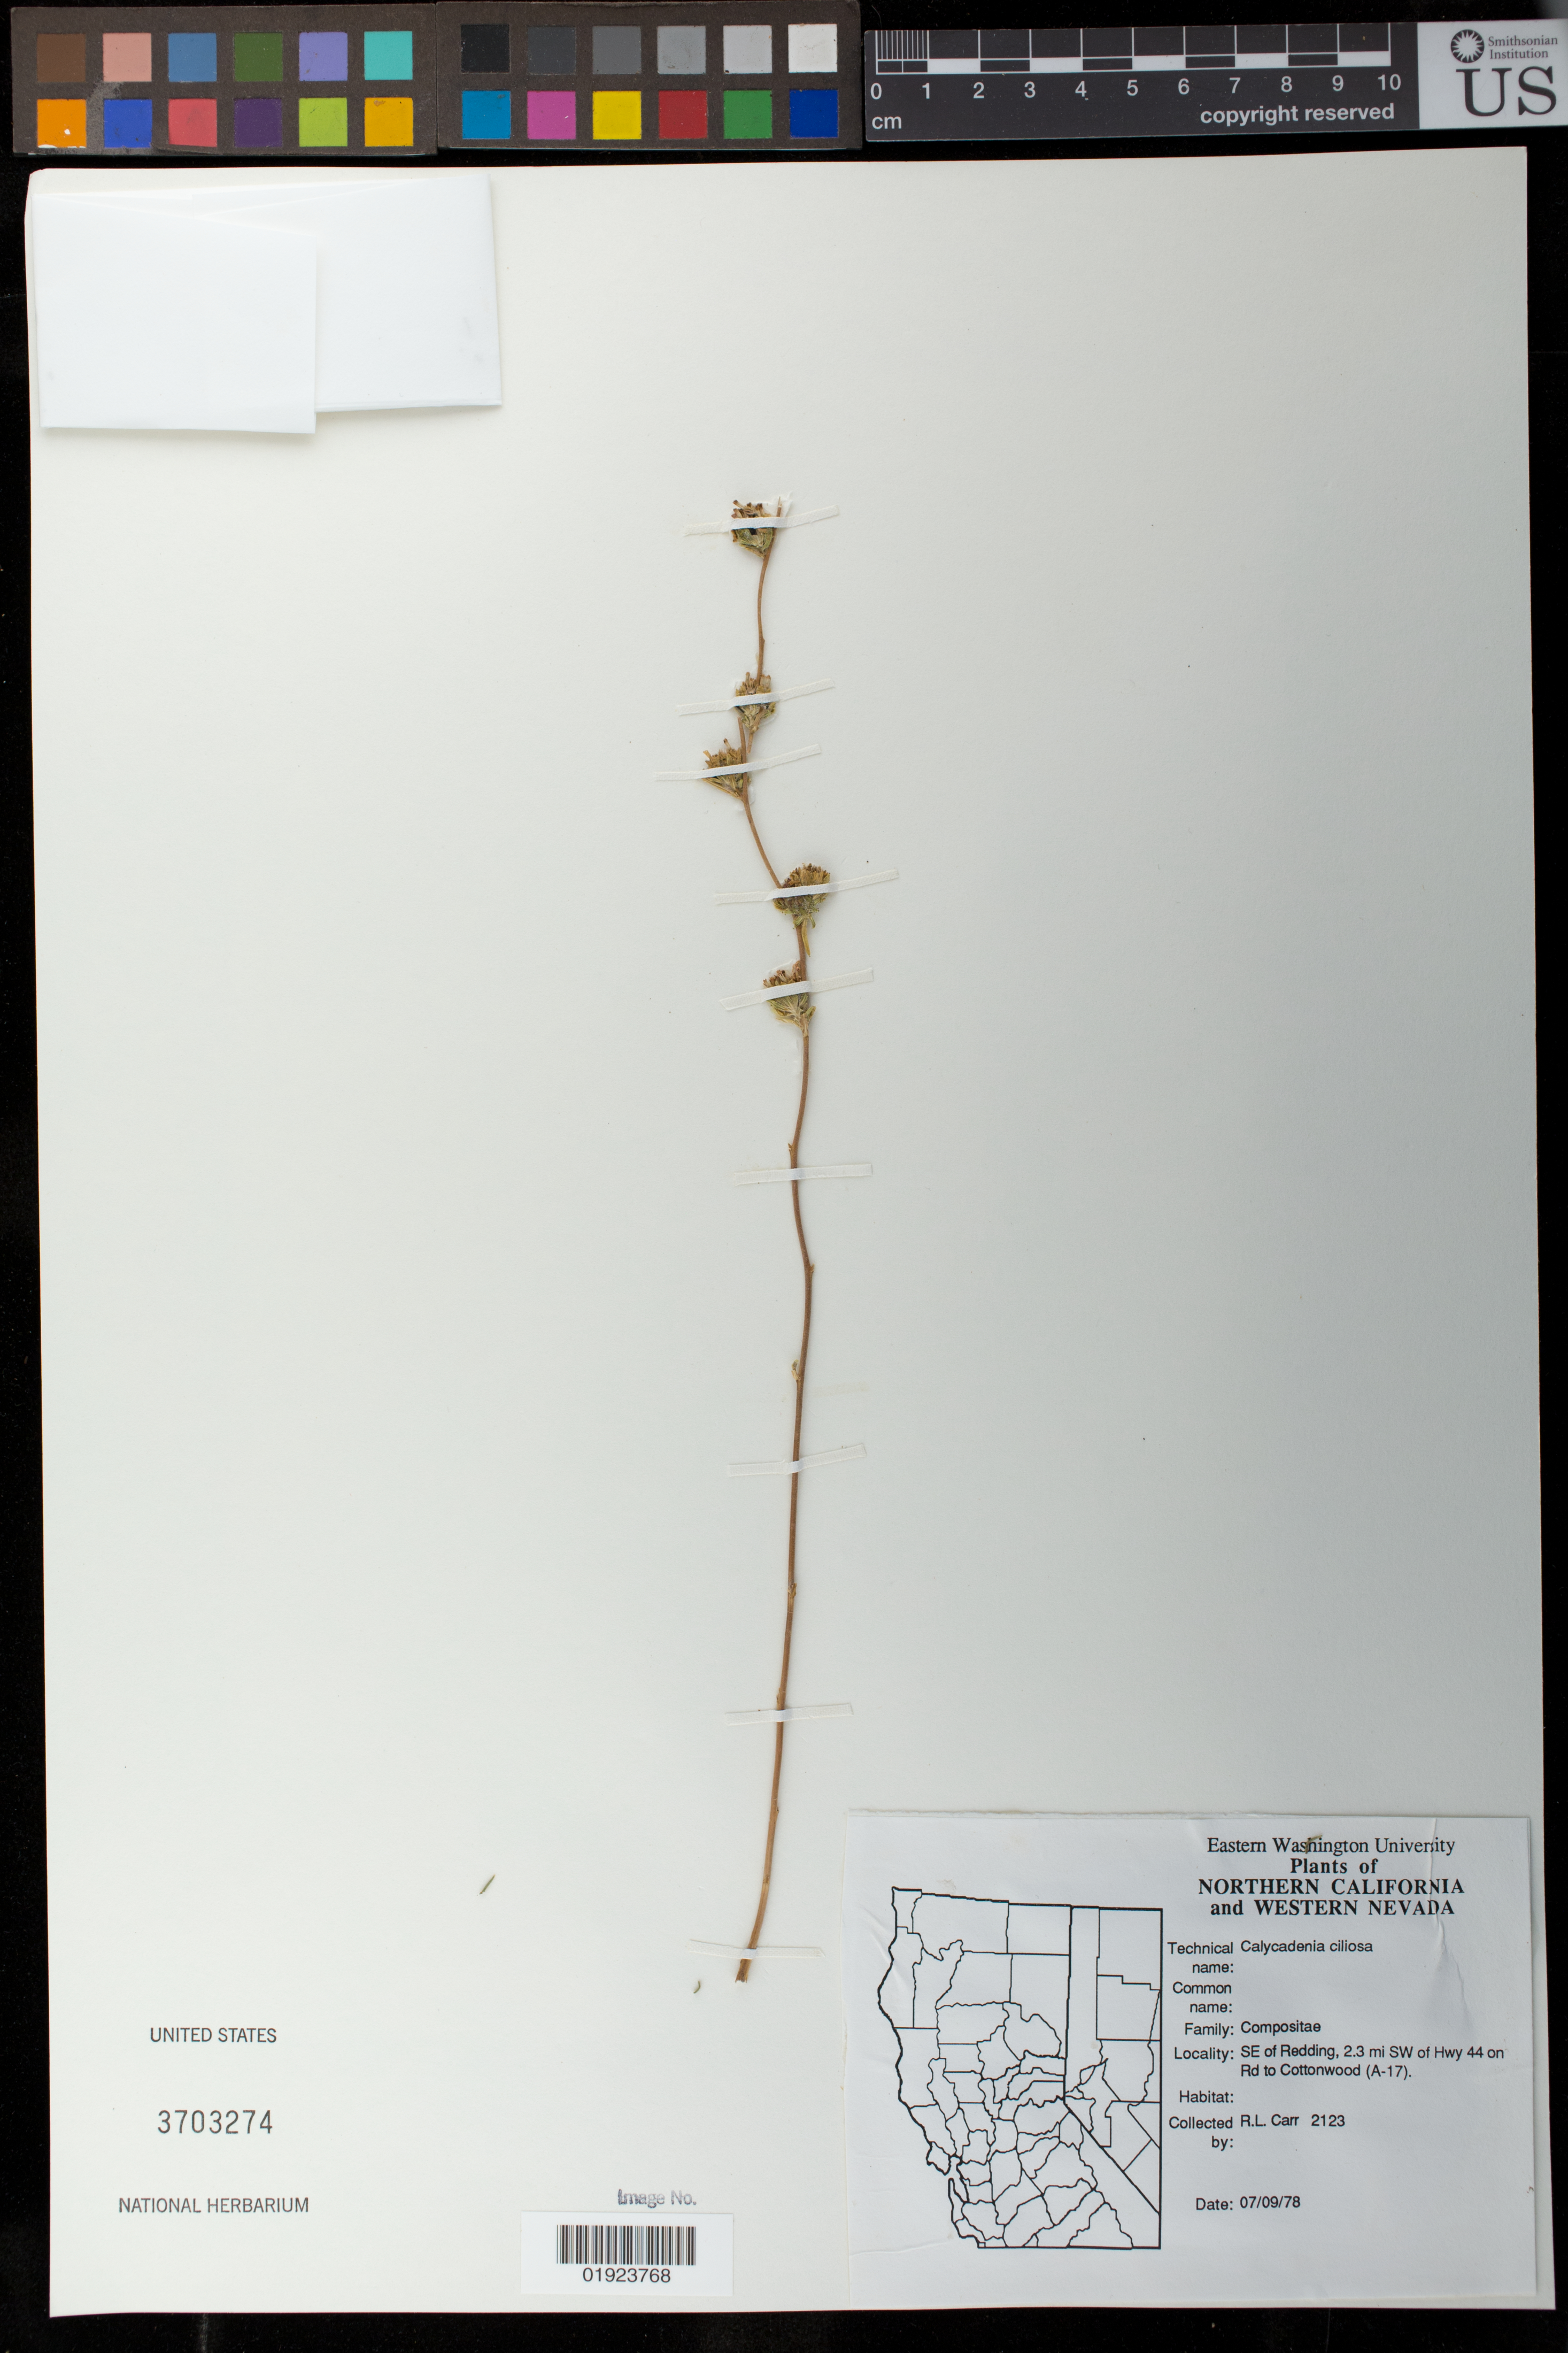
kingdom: Plantae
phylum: Tracheophyta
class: Magnoliopsida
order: Asterales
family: Asteraceae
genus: Calycadenia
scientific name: Calycadenia ciliosa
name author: Greene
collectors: R. Carr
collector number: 2123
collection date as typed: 7/9/78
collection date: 1978-07-09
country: United States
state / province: California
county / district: Shasta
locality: SE of Redding, 2.3 mi SW of Hwy 44 on Rd to Cottonwood (A-17)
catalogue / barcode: US 3703274